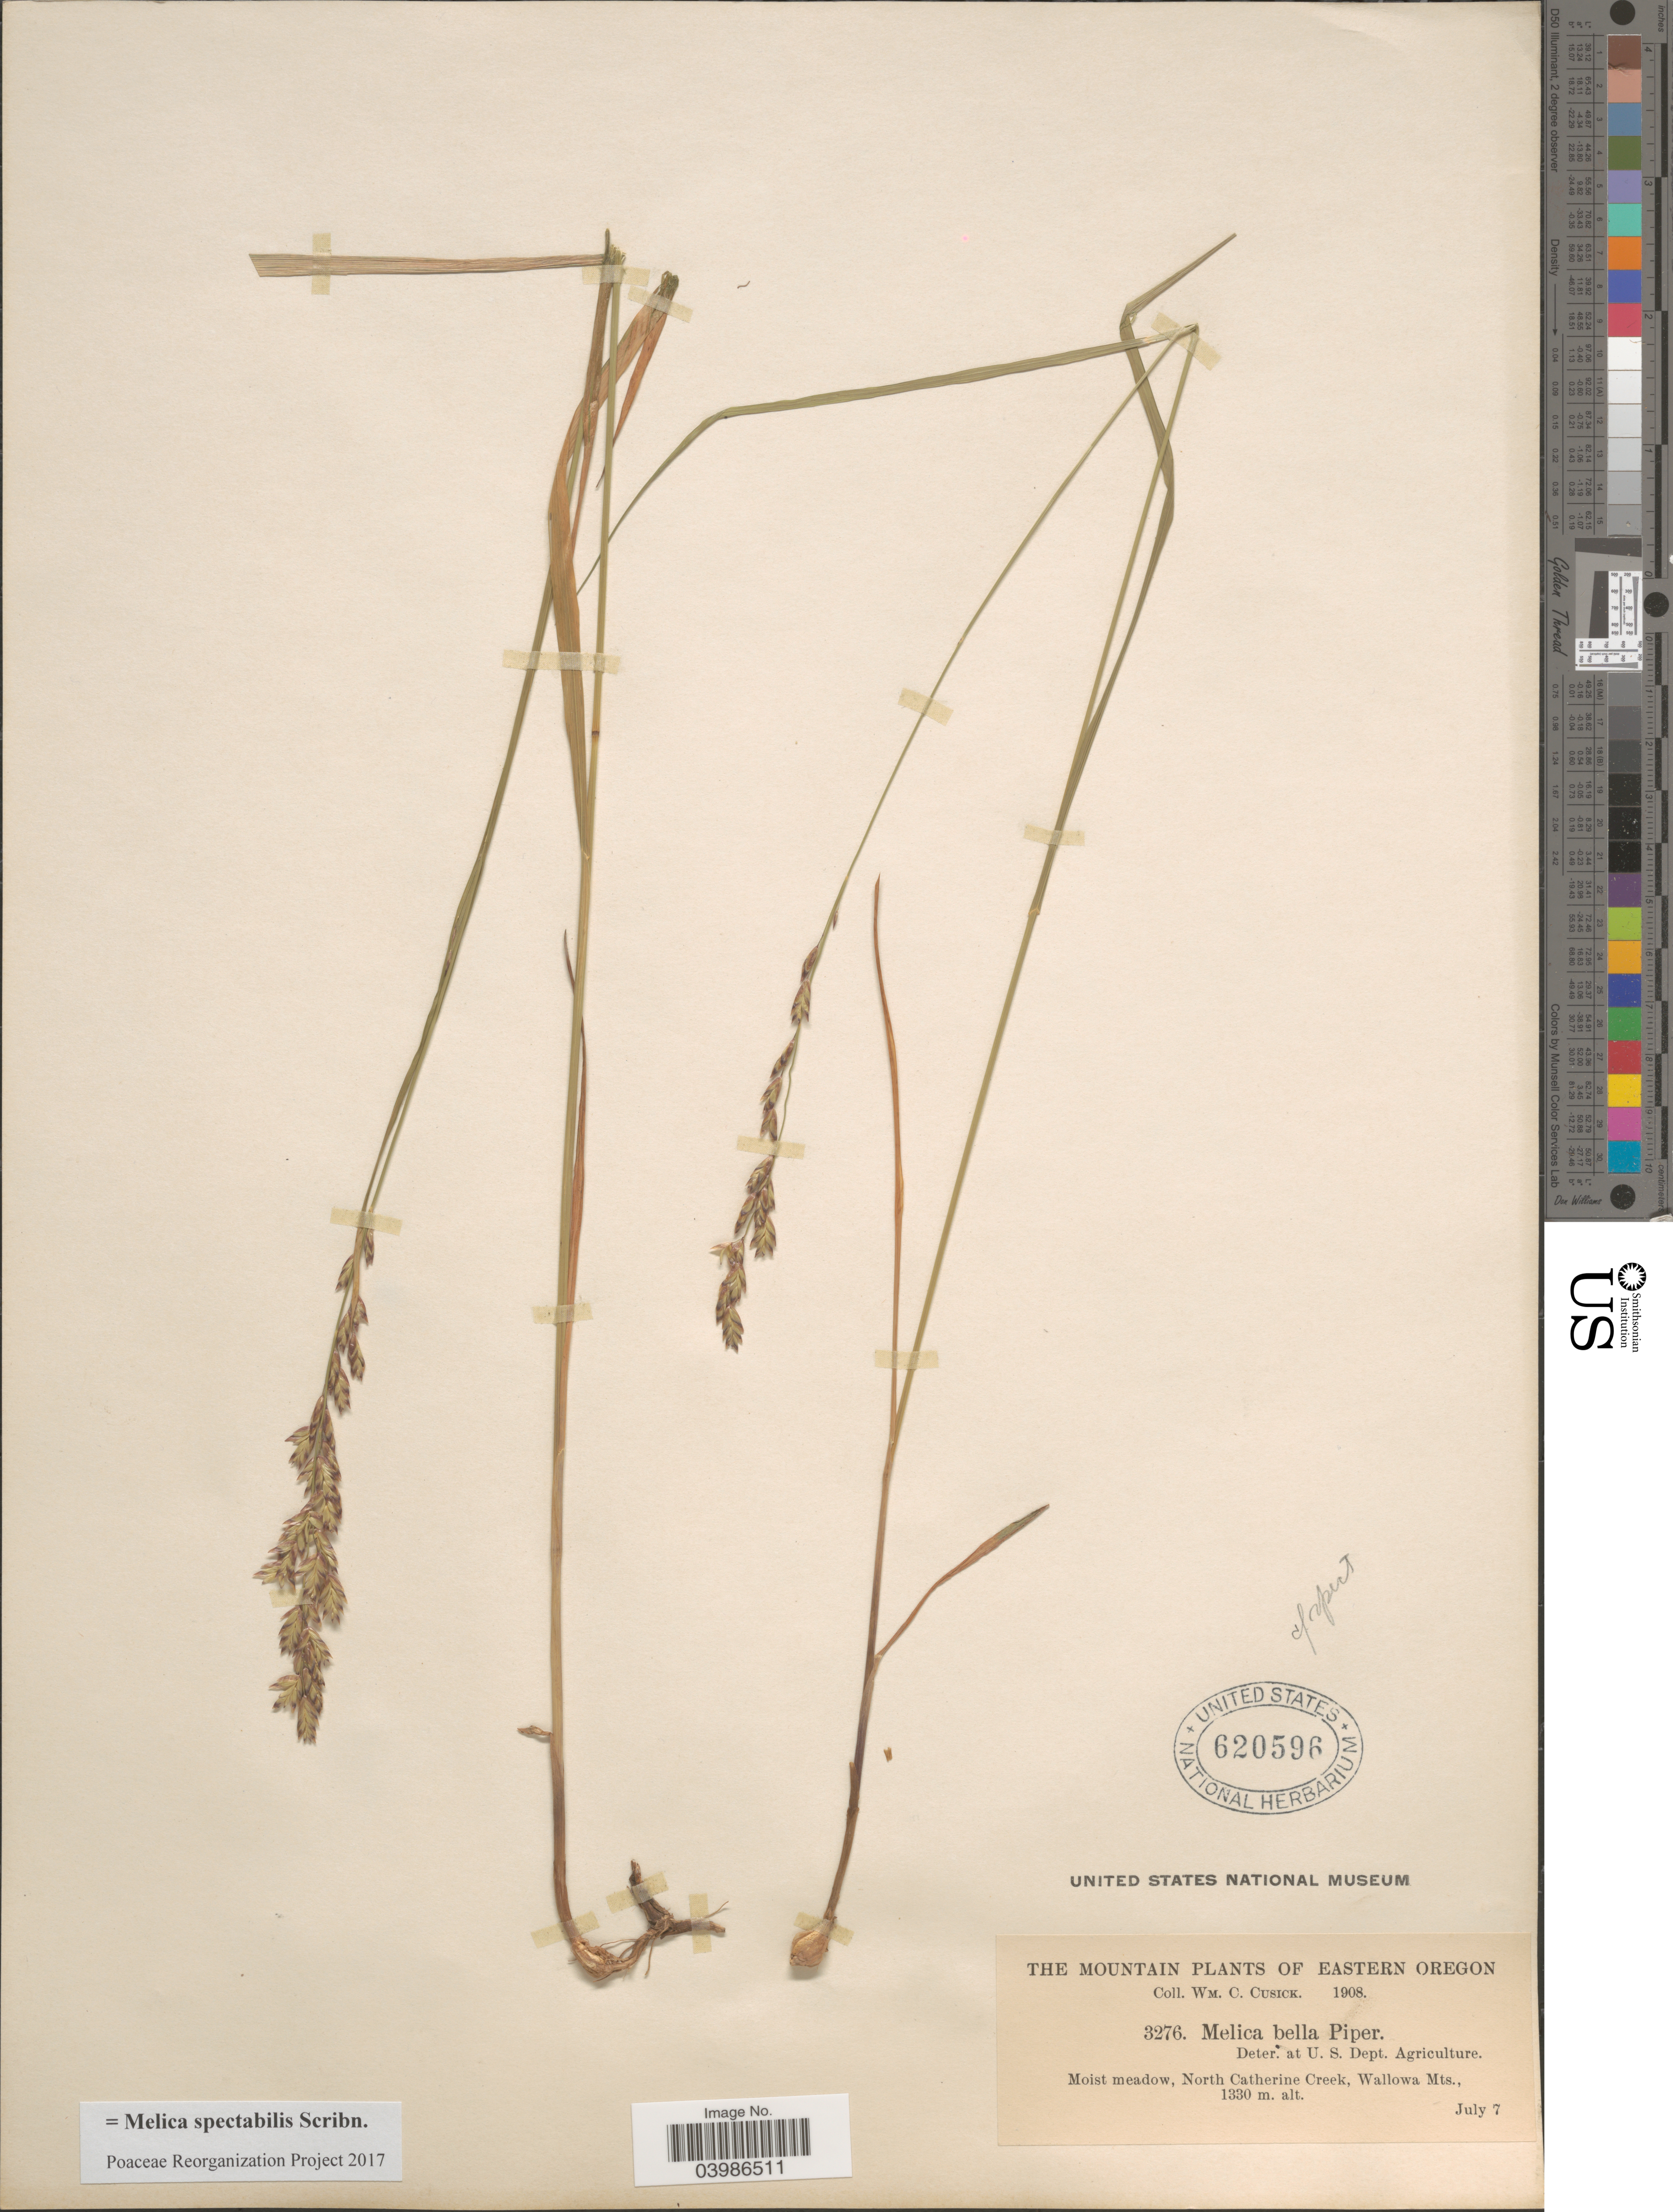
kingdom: Plantae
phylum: Tracheophyta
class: Liliopsida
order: Poales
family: Poaceae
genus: Melica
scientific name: Melica spectabilis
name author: Scribn.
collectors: W. C. Cusick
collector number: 3276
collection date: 1908-07-07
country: United States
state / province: Oregon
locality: Eastern Oregon. North Catherine Creek, Wallowa Mts.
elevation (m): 1330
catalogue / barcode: US 620596